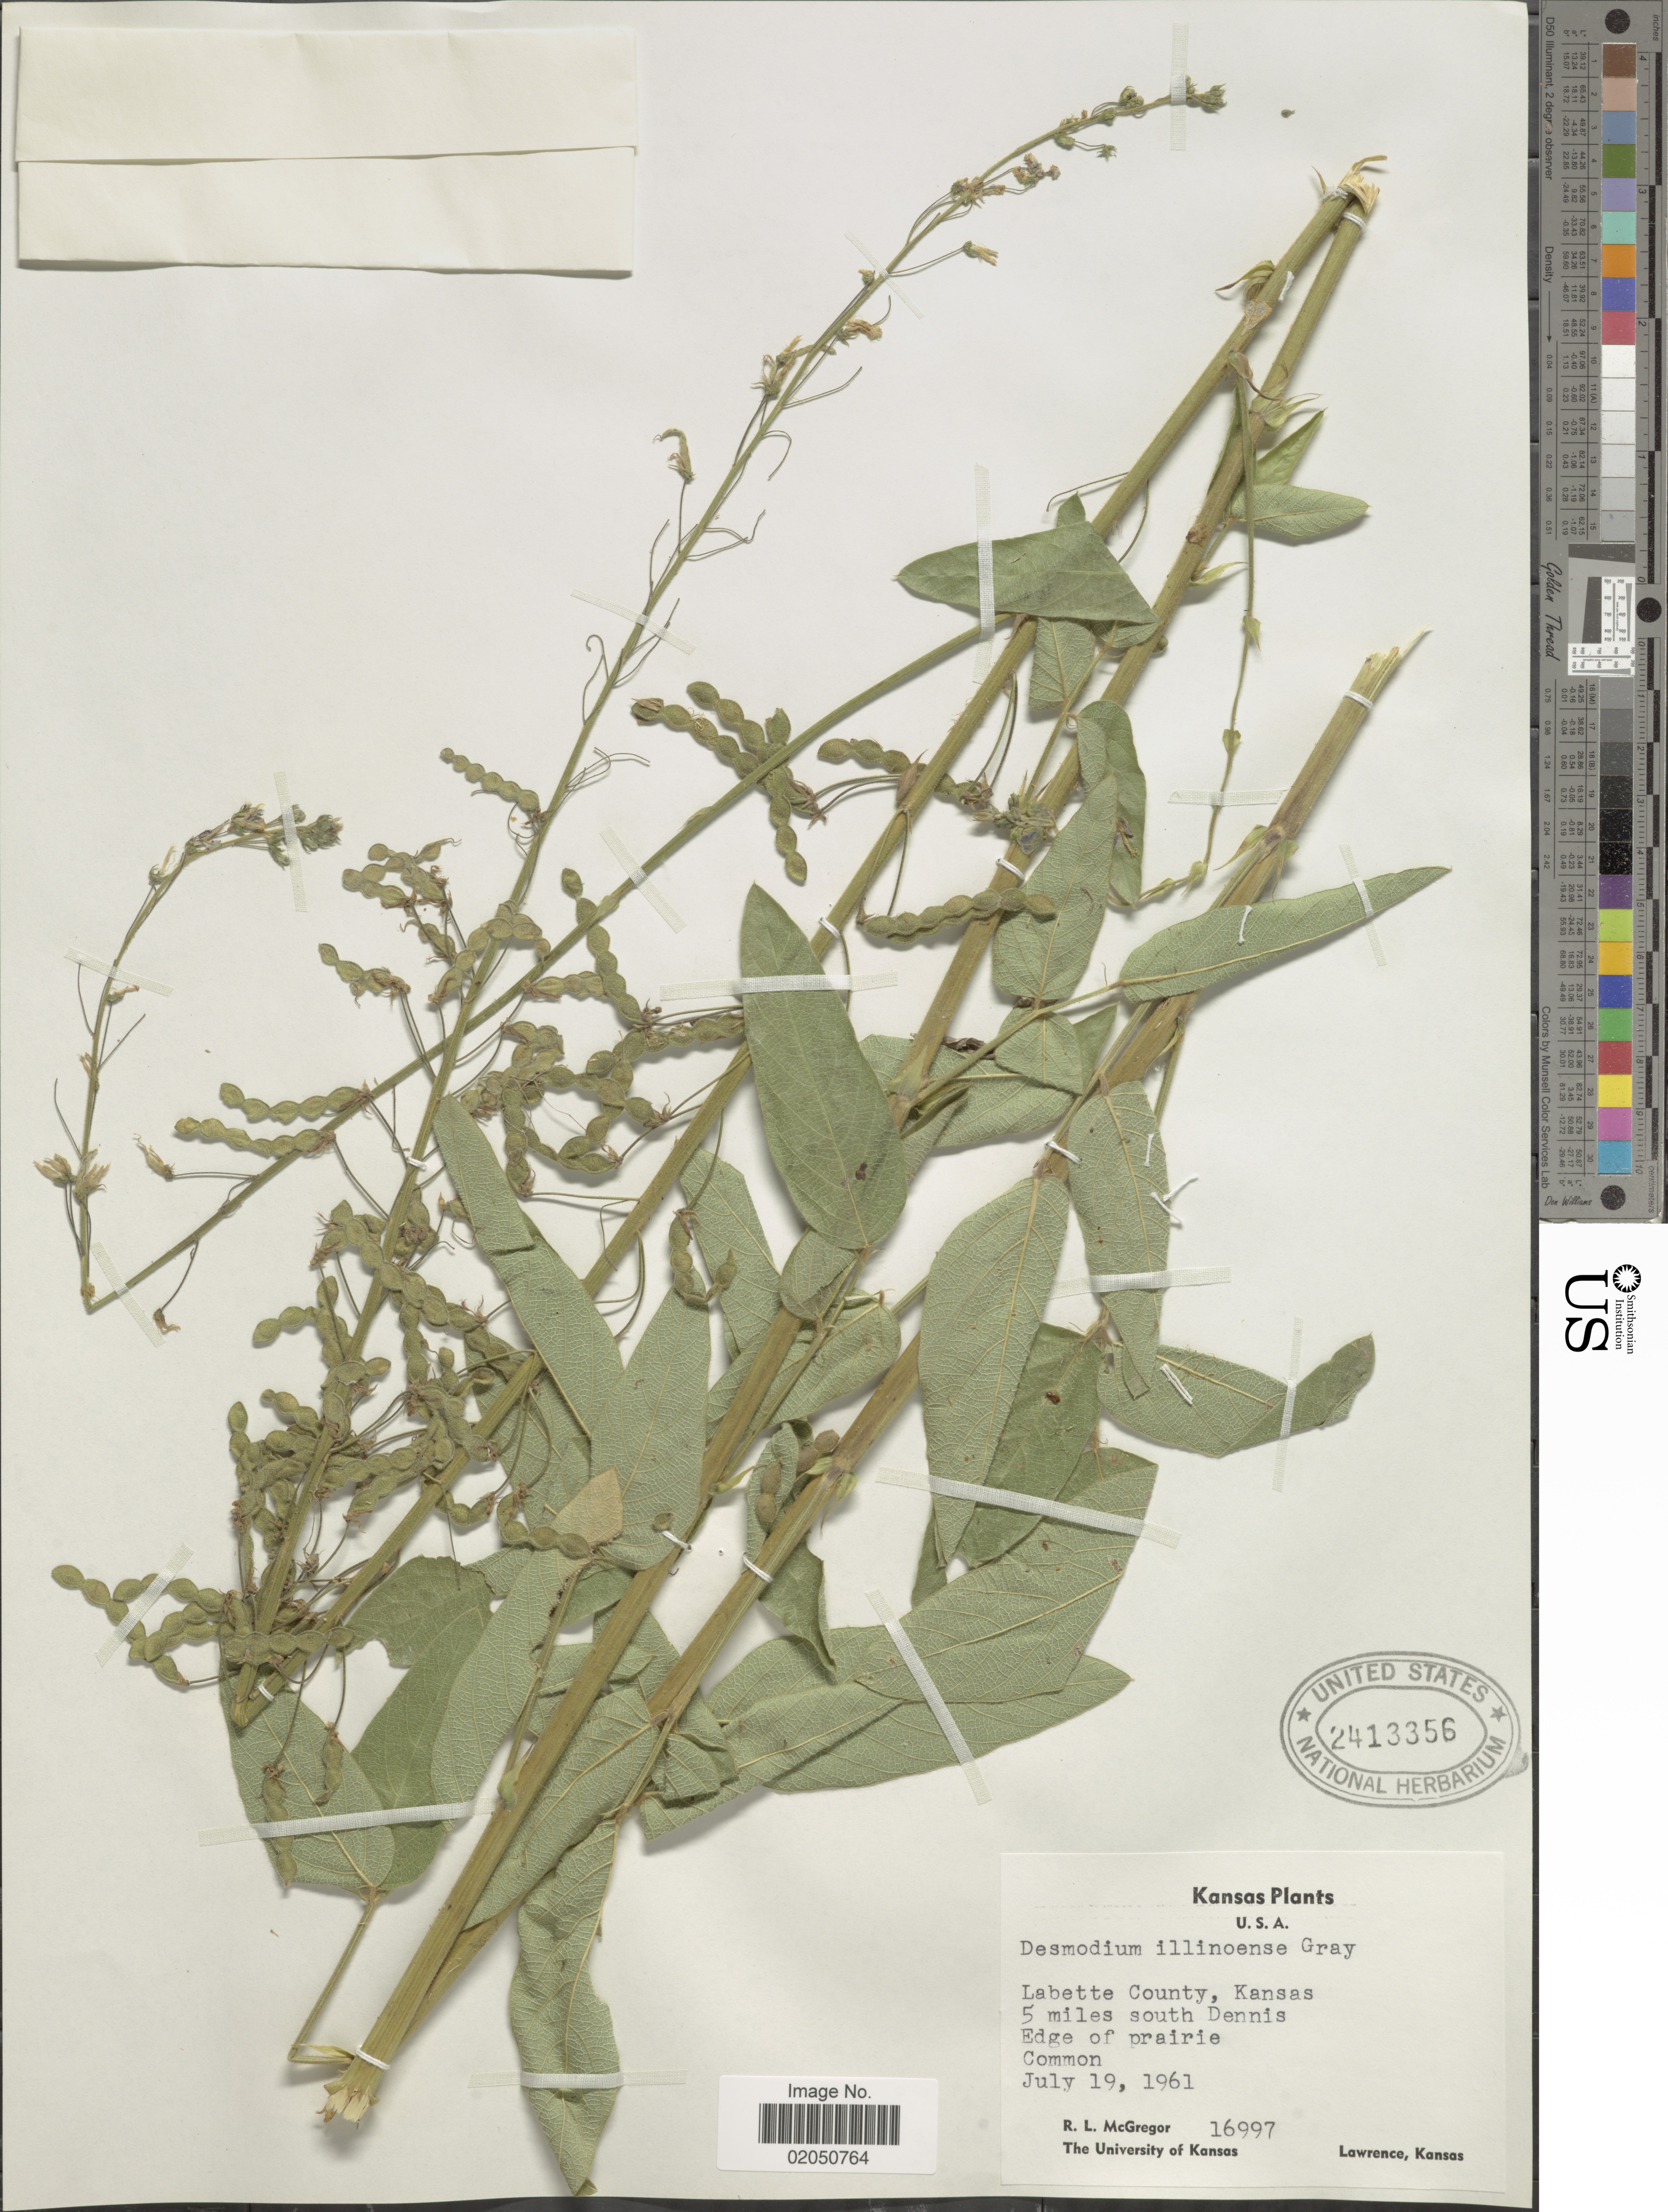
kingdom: Plantae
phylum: Tracheophyta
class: Magnoliopsida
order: Fabales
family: Fabaceae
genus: Desmodium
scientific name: Desmodium illinoense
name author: A. Gray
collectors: R. McGregor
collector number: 16997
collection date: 1961-07-19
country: United States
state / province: Kansas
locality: Labette County, Kansas 5 miles south Dennis, Edge of prairie, Common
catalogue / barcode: US 2413356